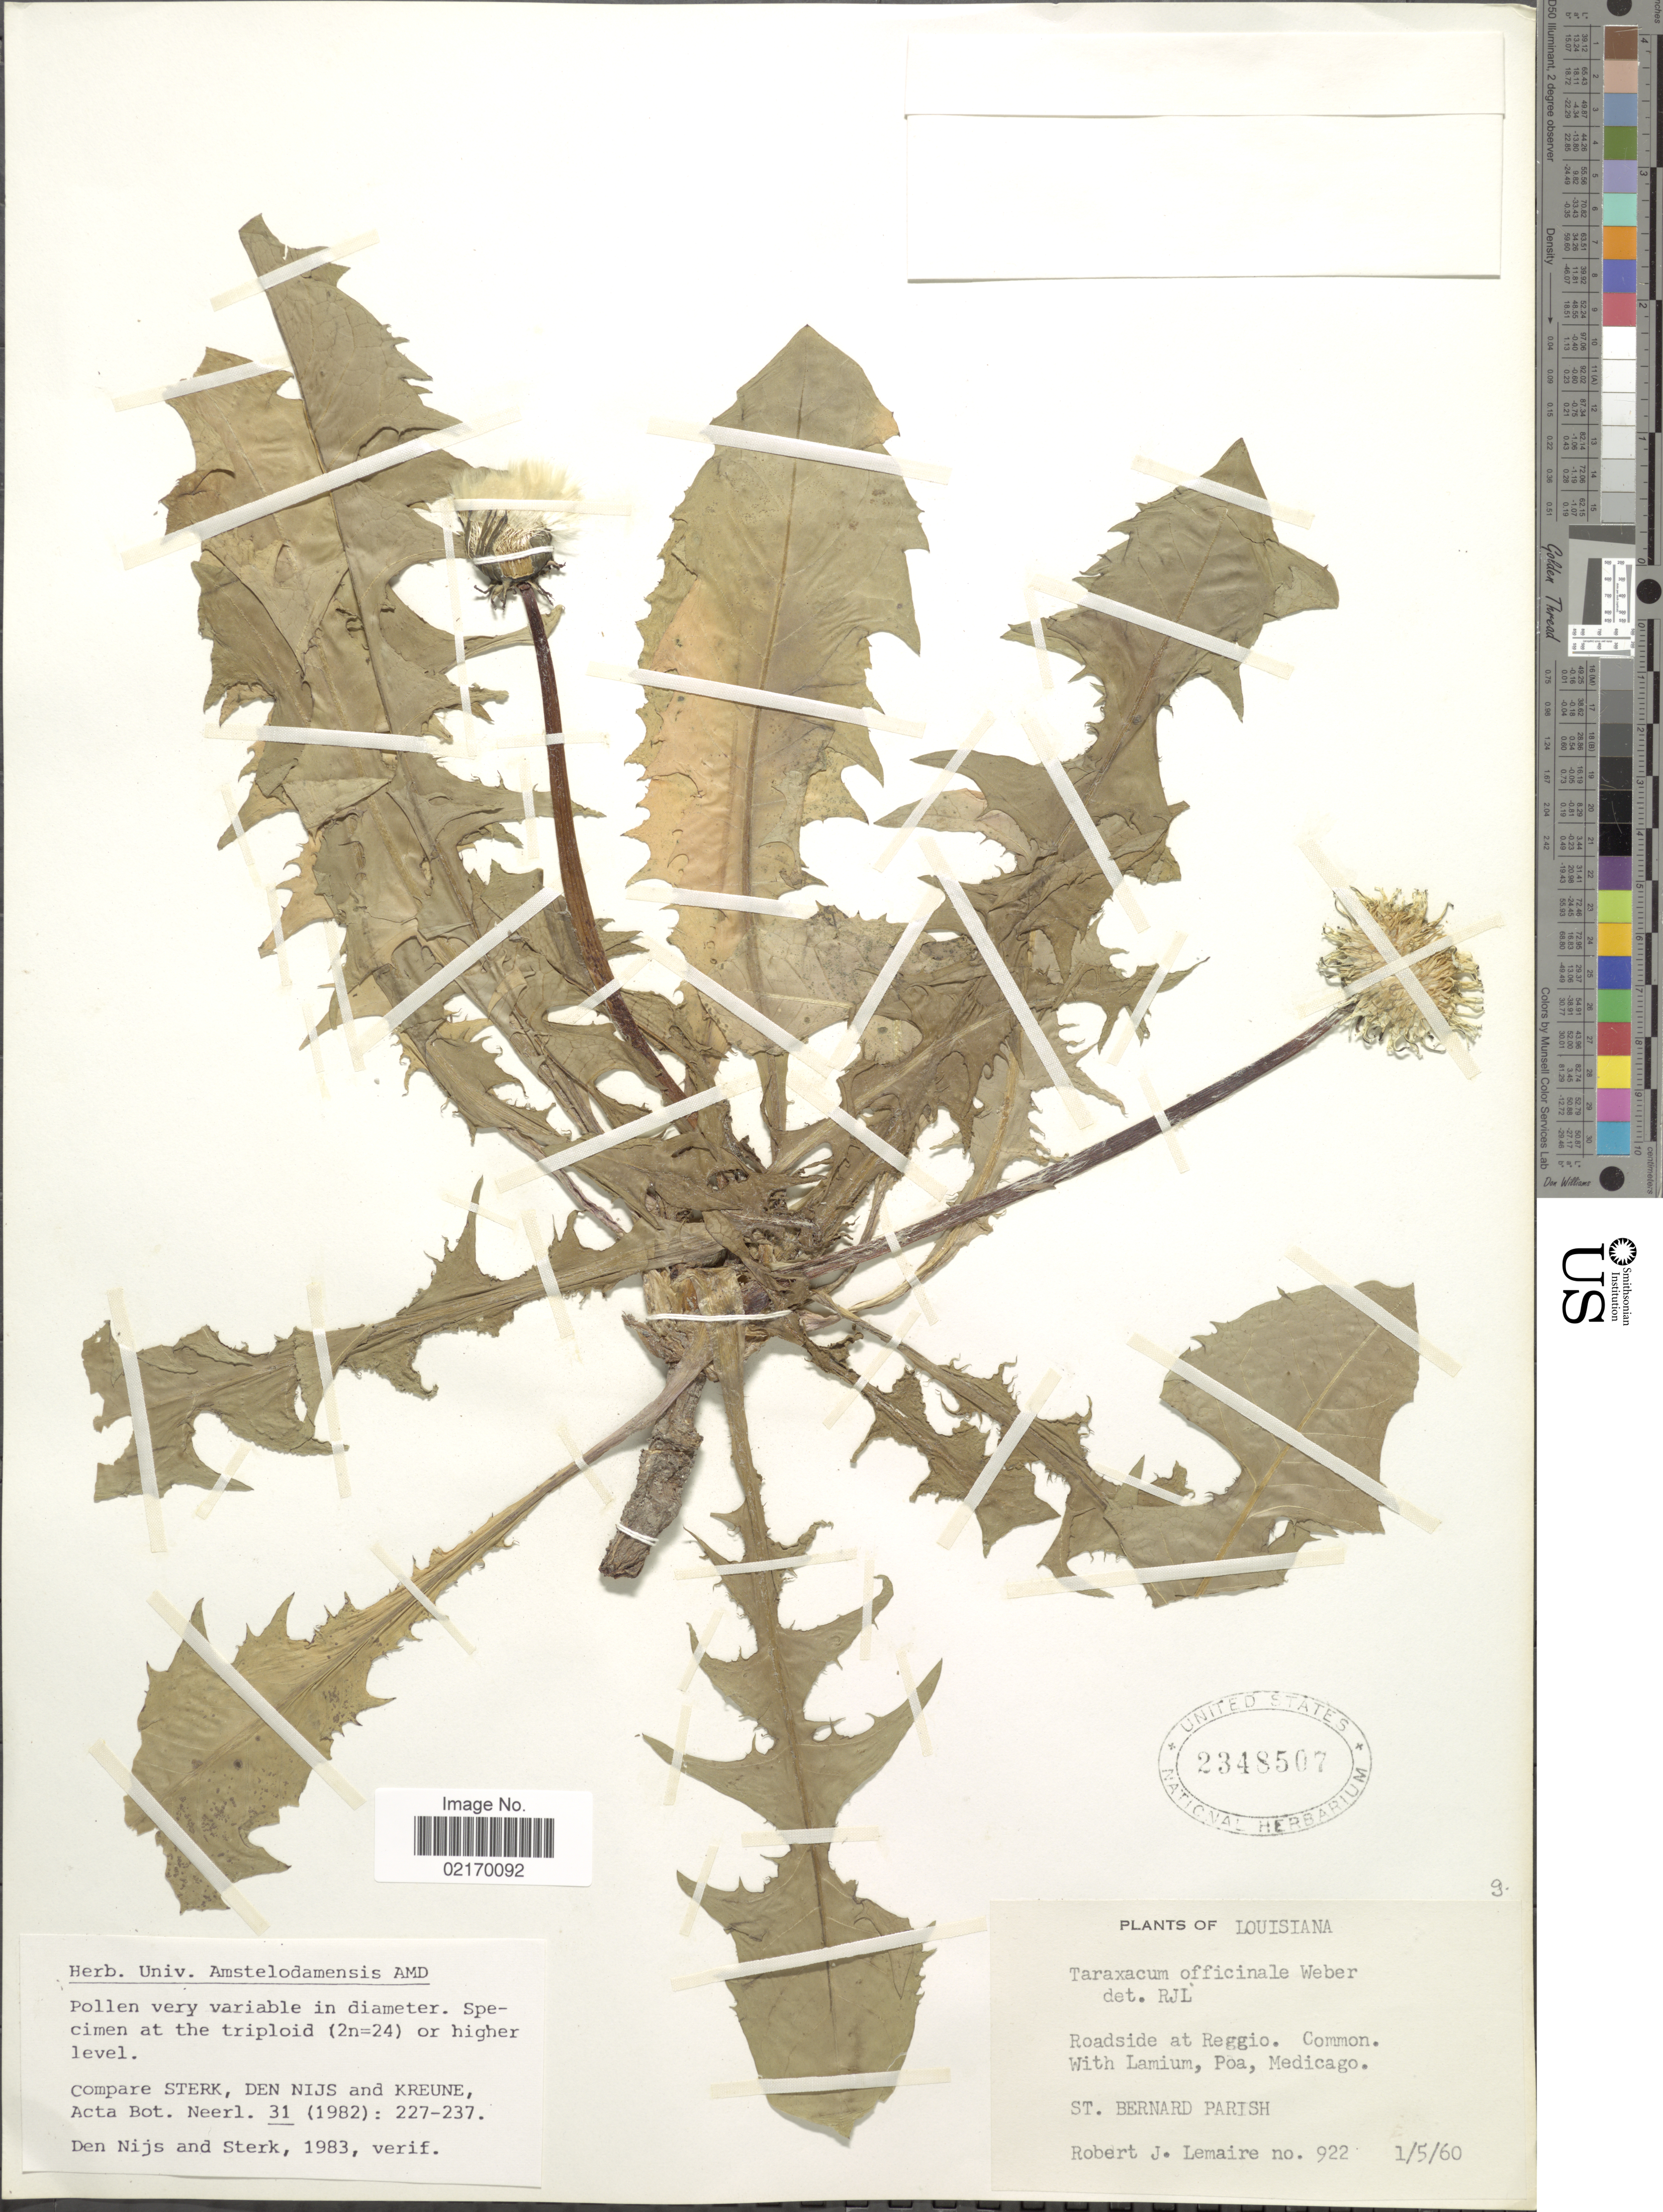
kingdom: Plantae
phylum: Tracheophyta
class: Magnoliopsida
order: Asterales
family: Asteraceae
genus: Taraxacum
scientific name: Taraxacum officinale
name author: G.H. Weber ex F.H. Wigg.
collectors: R. J. Lemaire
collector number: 922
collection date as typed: Transcribed d/m/y: 5/1/60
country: United States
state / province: Louisiana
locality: Roadside at Reggio, common, St. Bernard Parish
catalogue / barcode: US 2348507